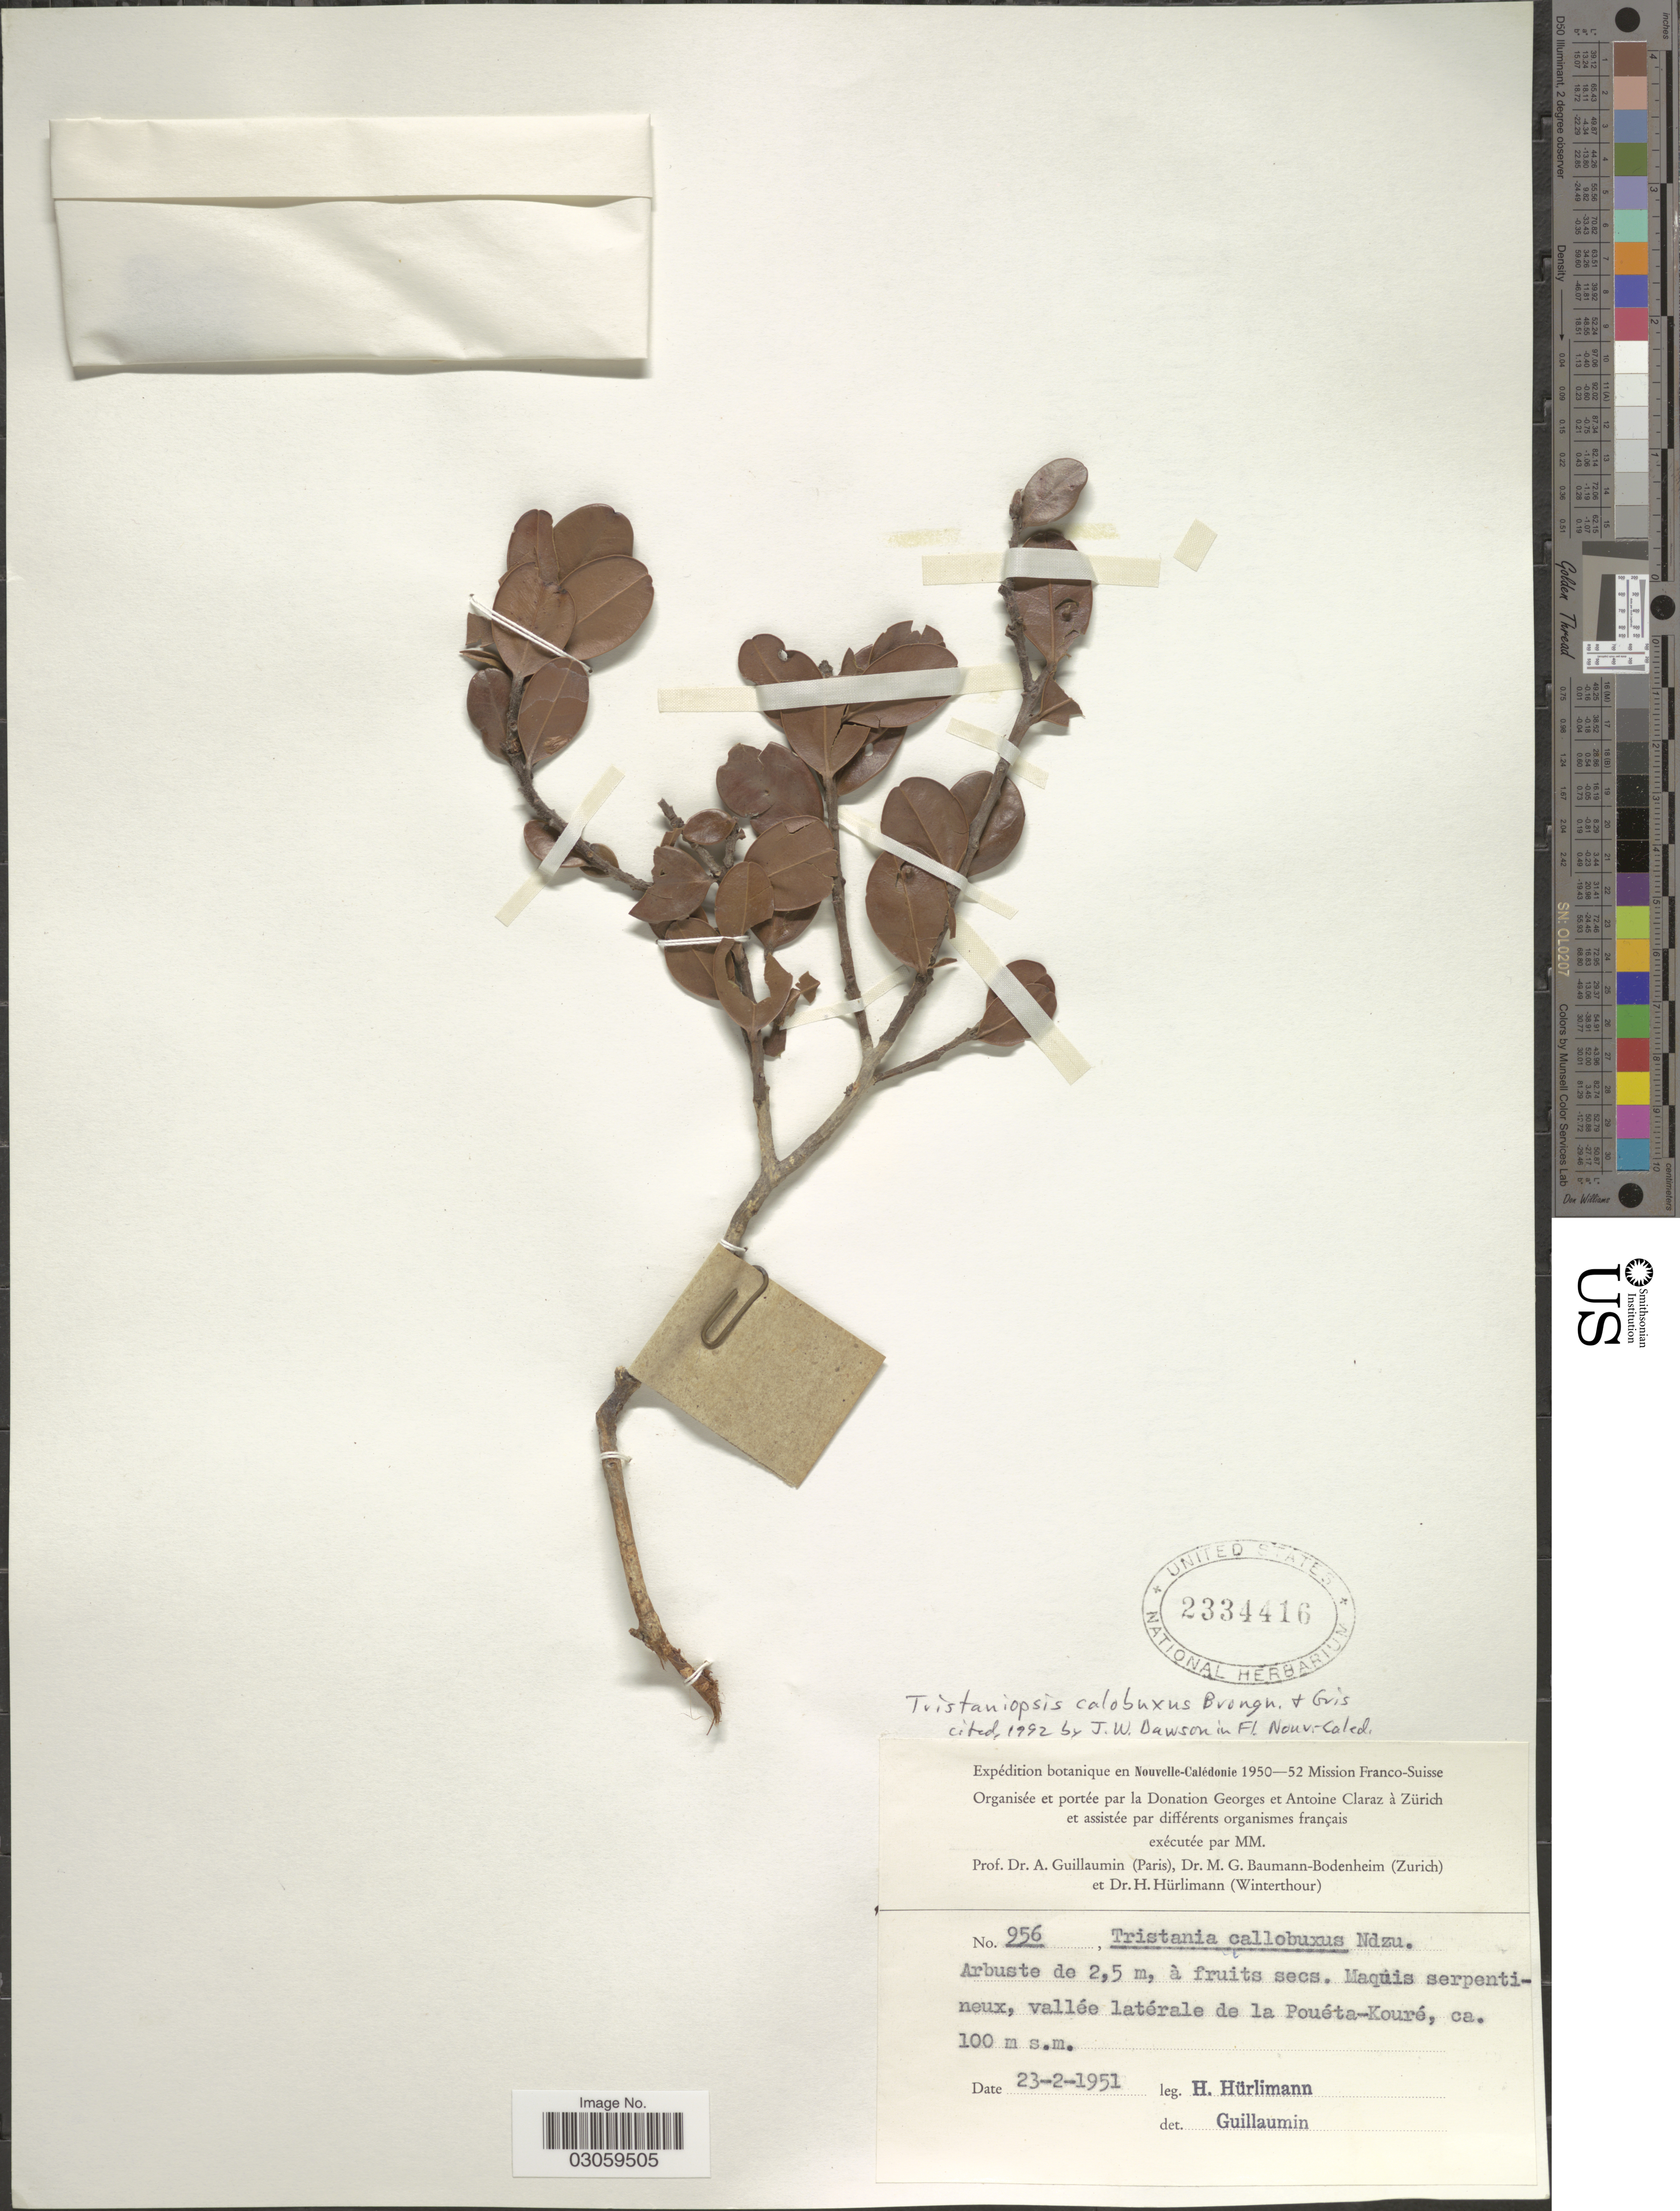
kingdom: Plantae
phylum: Tracheophyta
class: Magnoliopsida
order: Myrtales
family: Myrtaceae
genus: Tristaniopsis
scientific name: Tristaniopsis callobuxus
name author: Brongn. & Gris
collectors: H. Hürlimann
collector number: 956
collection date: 1951-02-23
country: New Caledonia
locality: Nouvelle-Calédonie. Maquis serpentineux, vallée latérale de la Pouéta-Kouré.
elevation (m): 100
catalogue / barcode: US 2334416